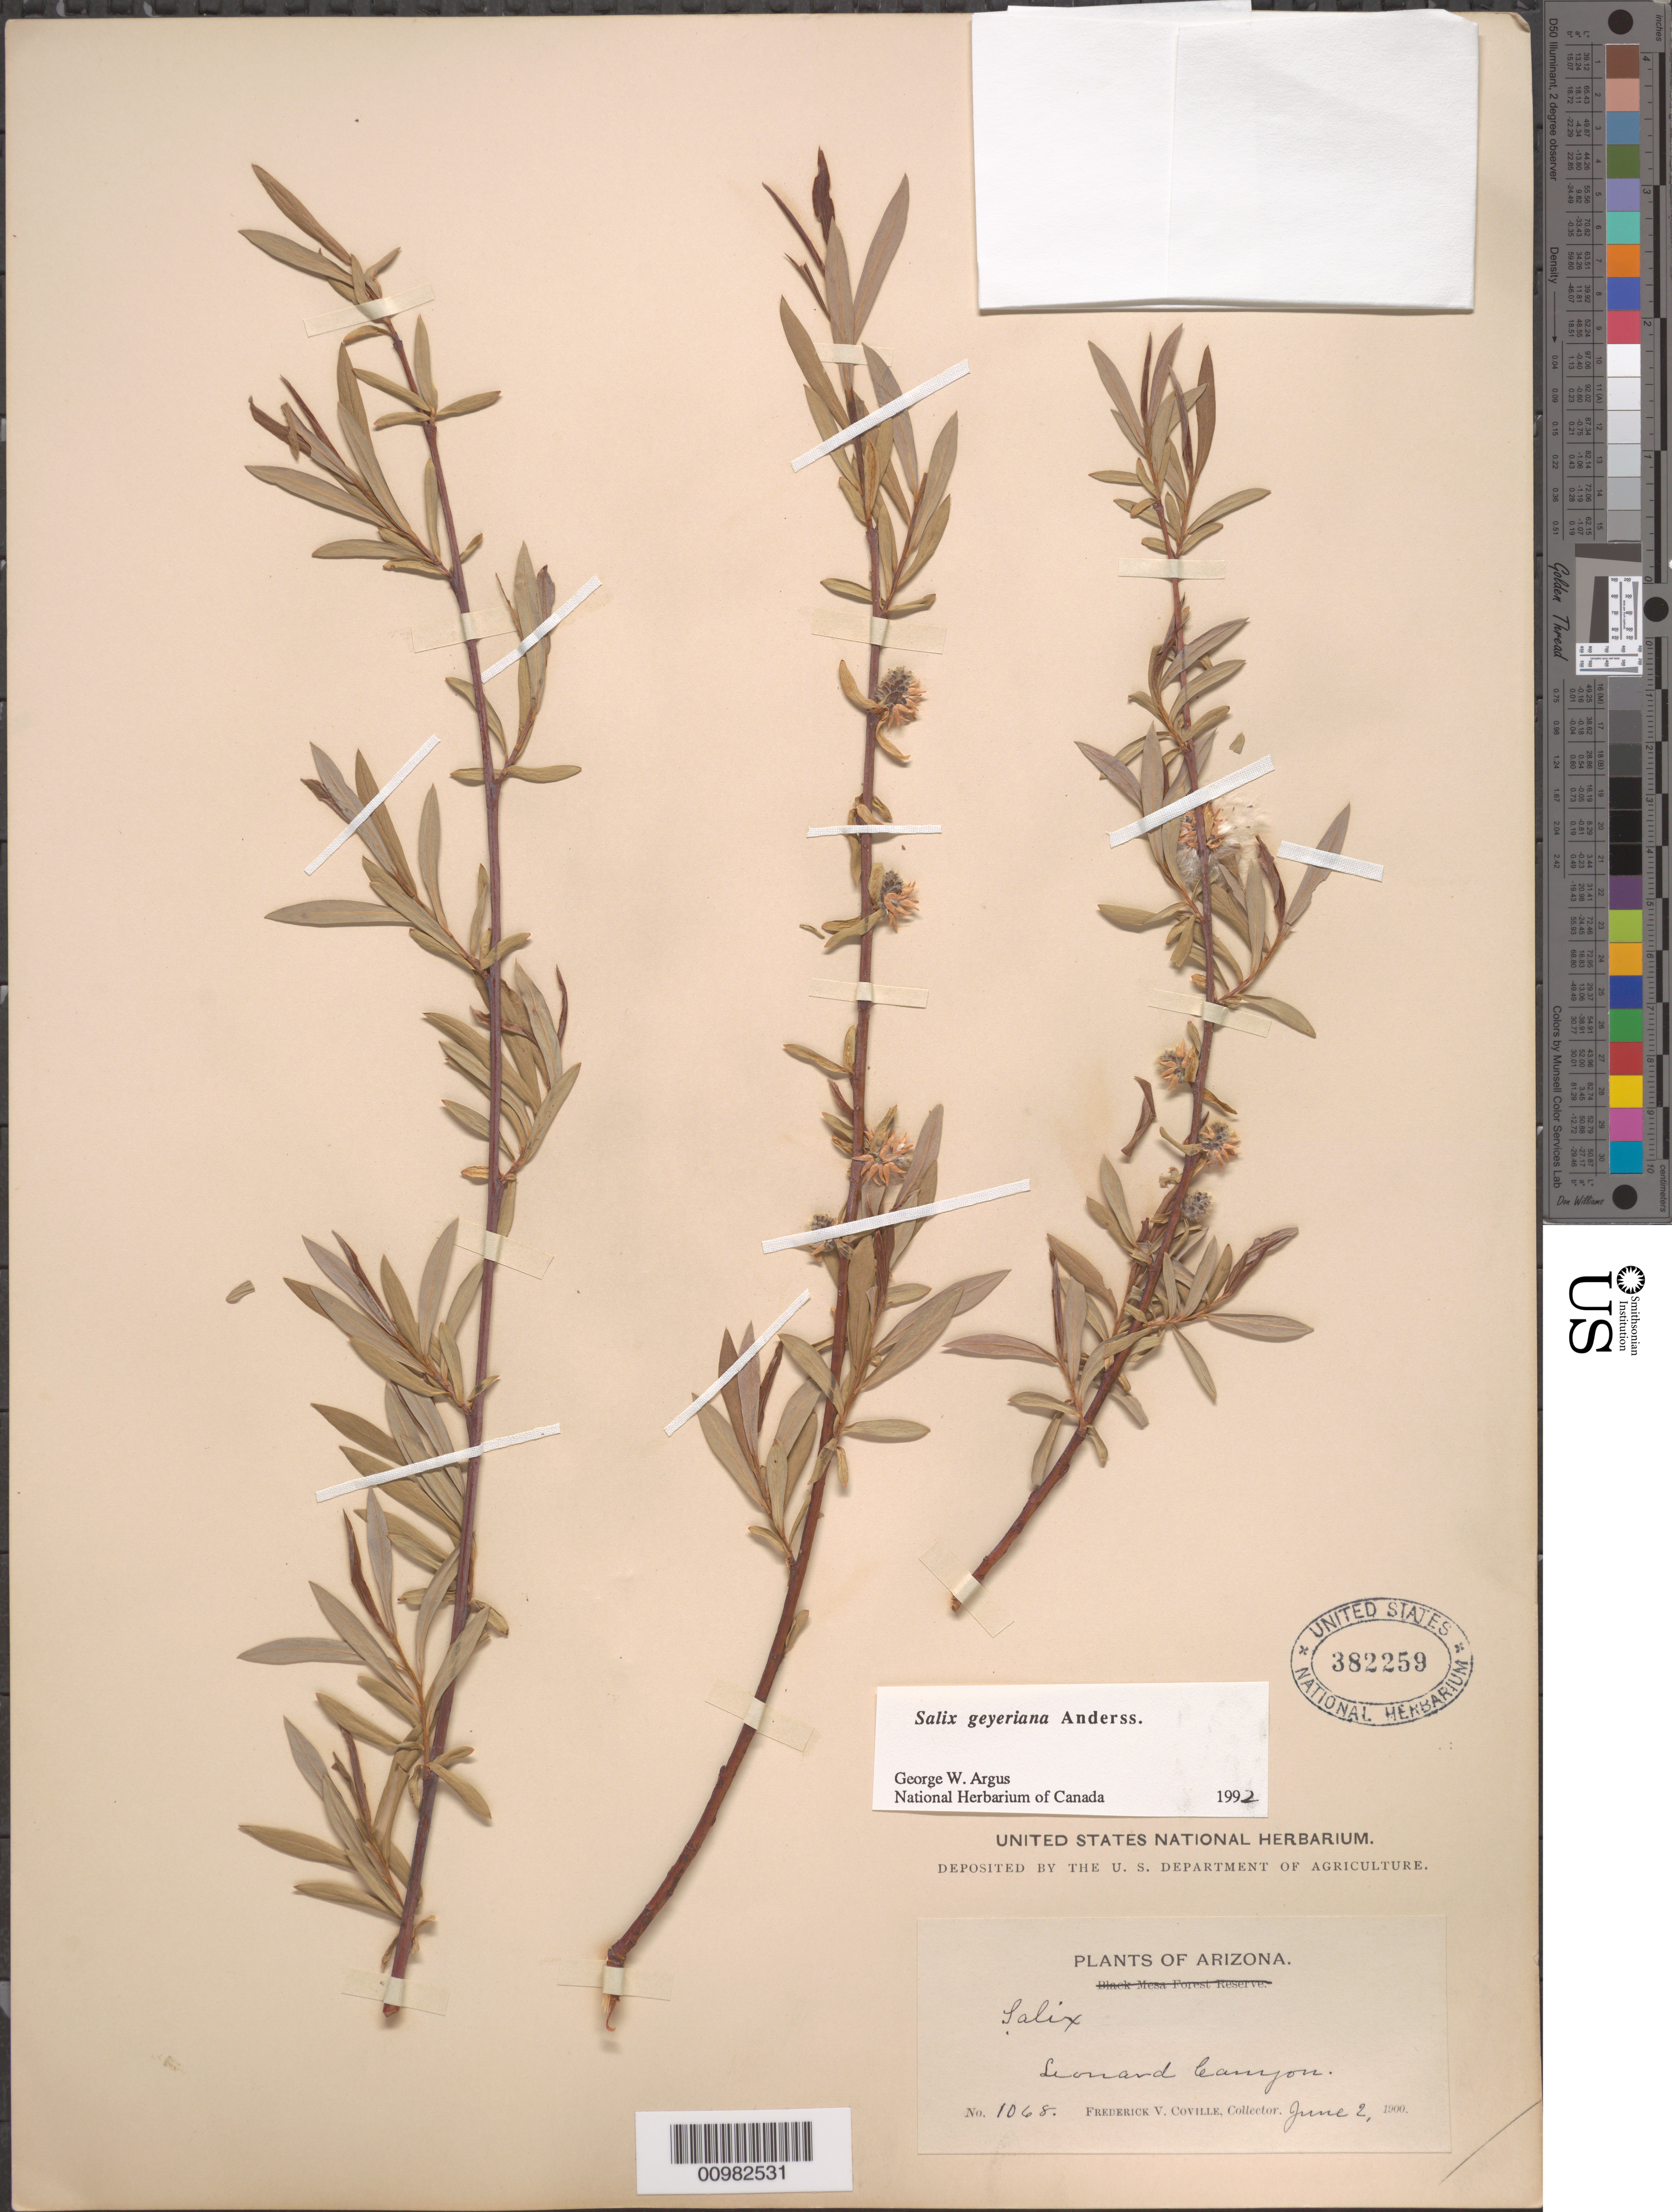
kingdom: Plantae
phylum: Tracheophyta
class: Magnoliopsida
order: Malpighiales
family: Salicaceae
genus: Salix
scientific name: Salix geyeriana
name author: Andersson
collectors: F. V. Coville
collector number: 1068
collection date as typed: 02 Jun 1900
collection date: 1900-06-02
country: United States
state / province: Arizona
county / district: Coconino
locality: Leonard Canyon.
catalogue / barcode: US 382259